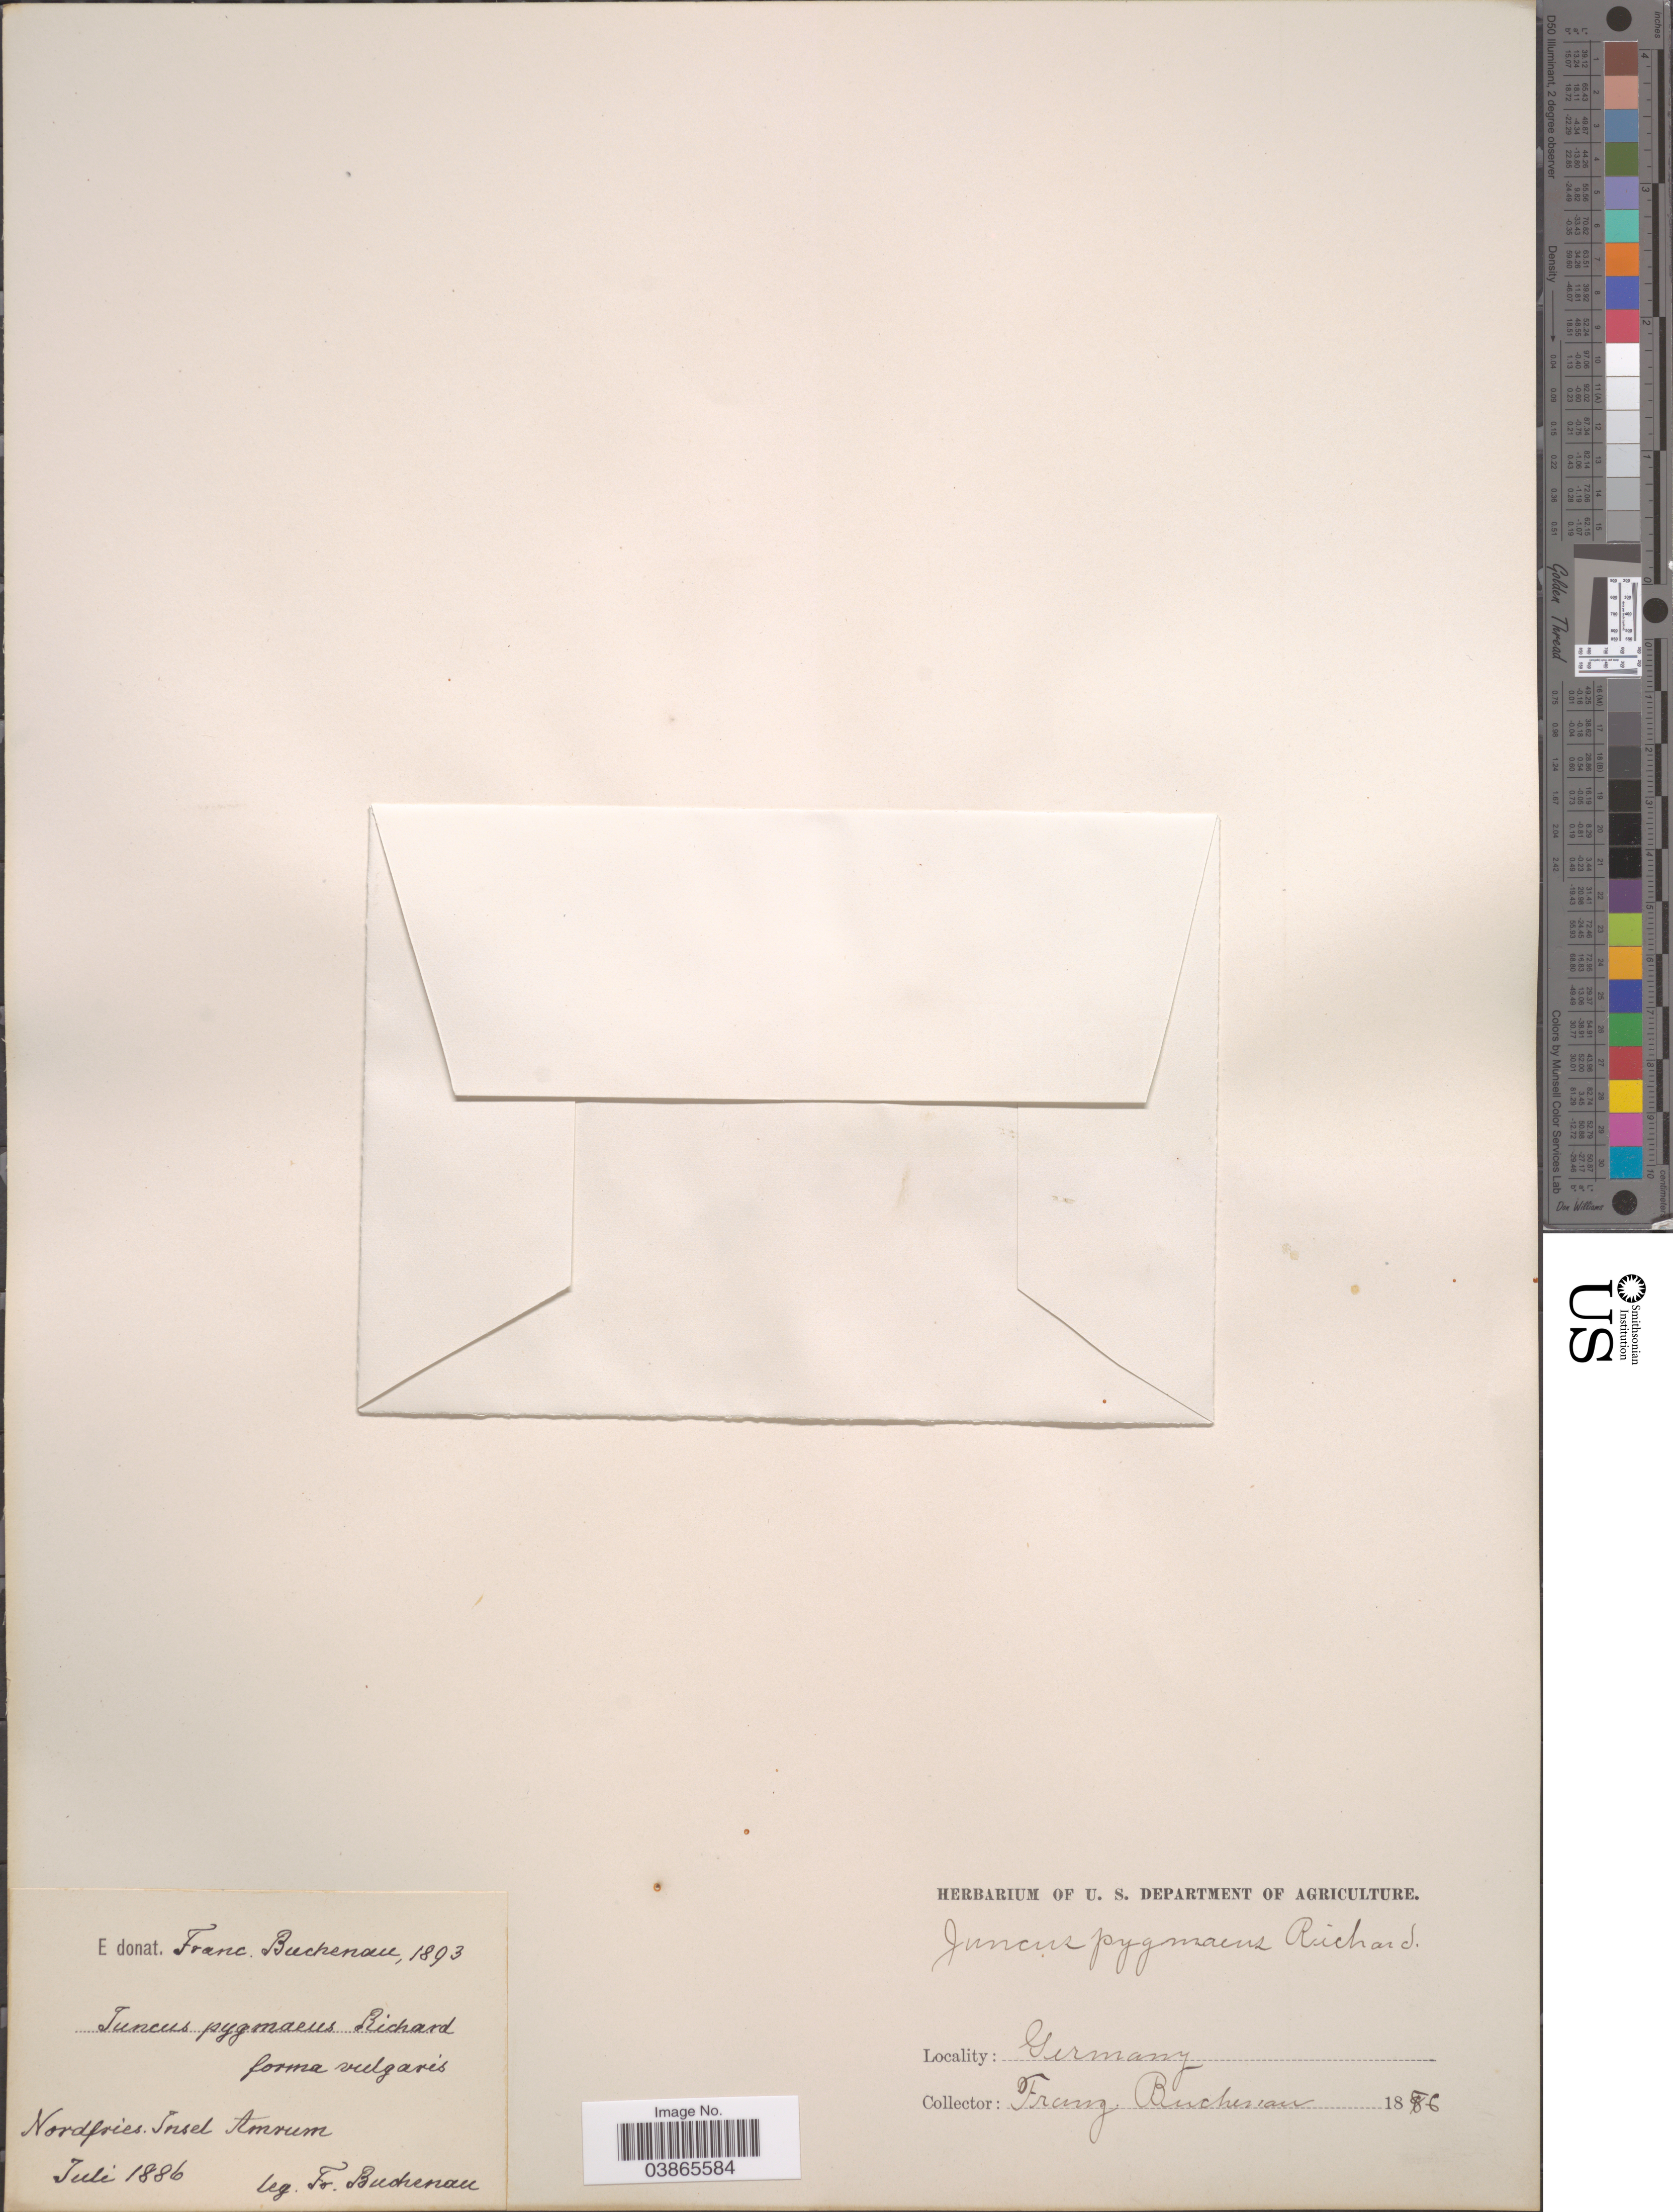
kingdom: Plantae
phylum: Tracheophyta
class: Liliopsida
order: Poales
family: Juncaceae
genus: Juncus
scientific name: Juncus pygmaeus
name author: Rich. ex Thuill.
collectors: F. Buchenau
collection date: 1886-07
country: Germany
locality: Nordfries. Insel Amrum.